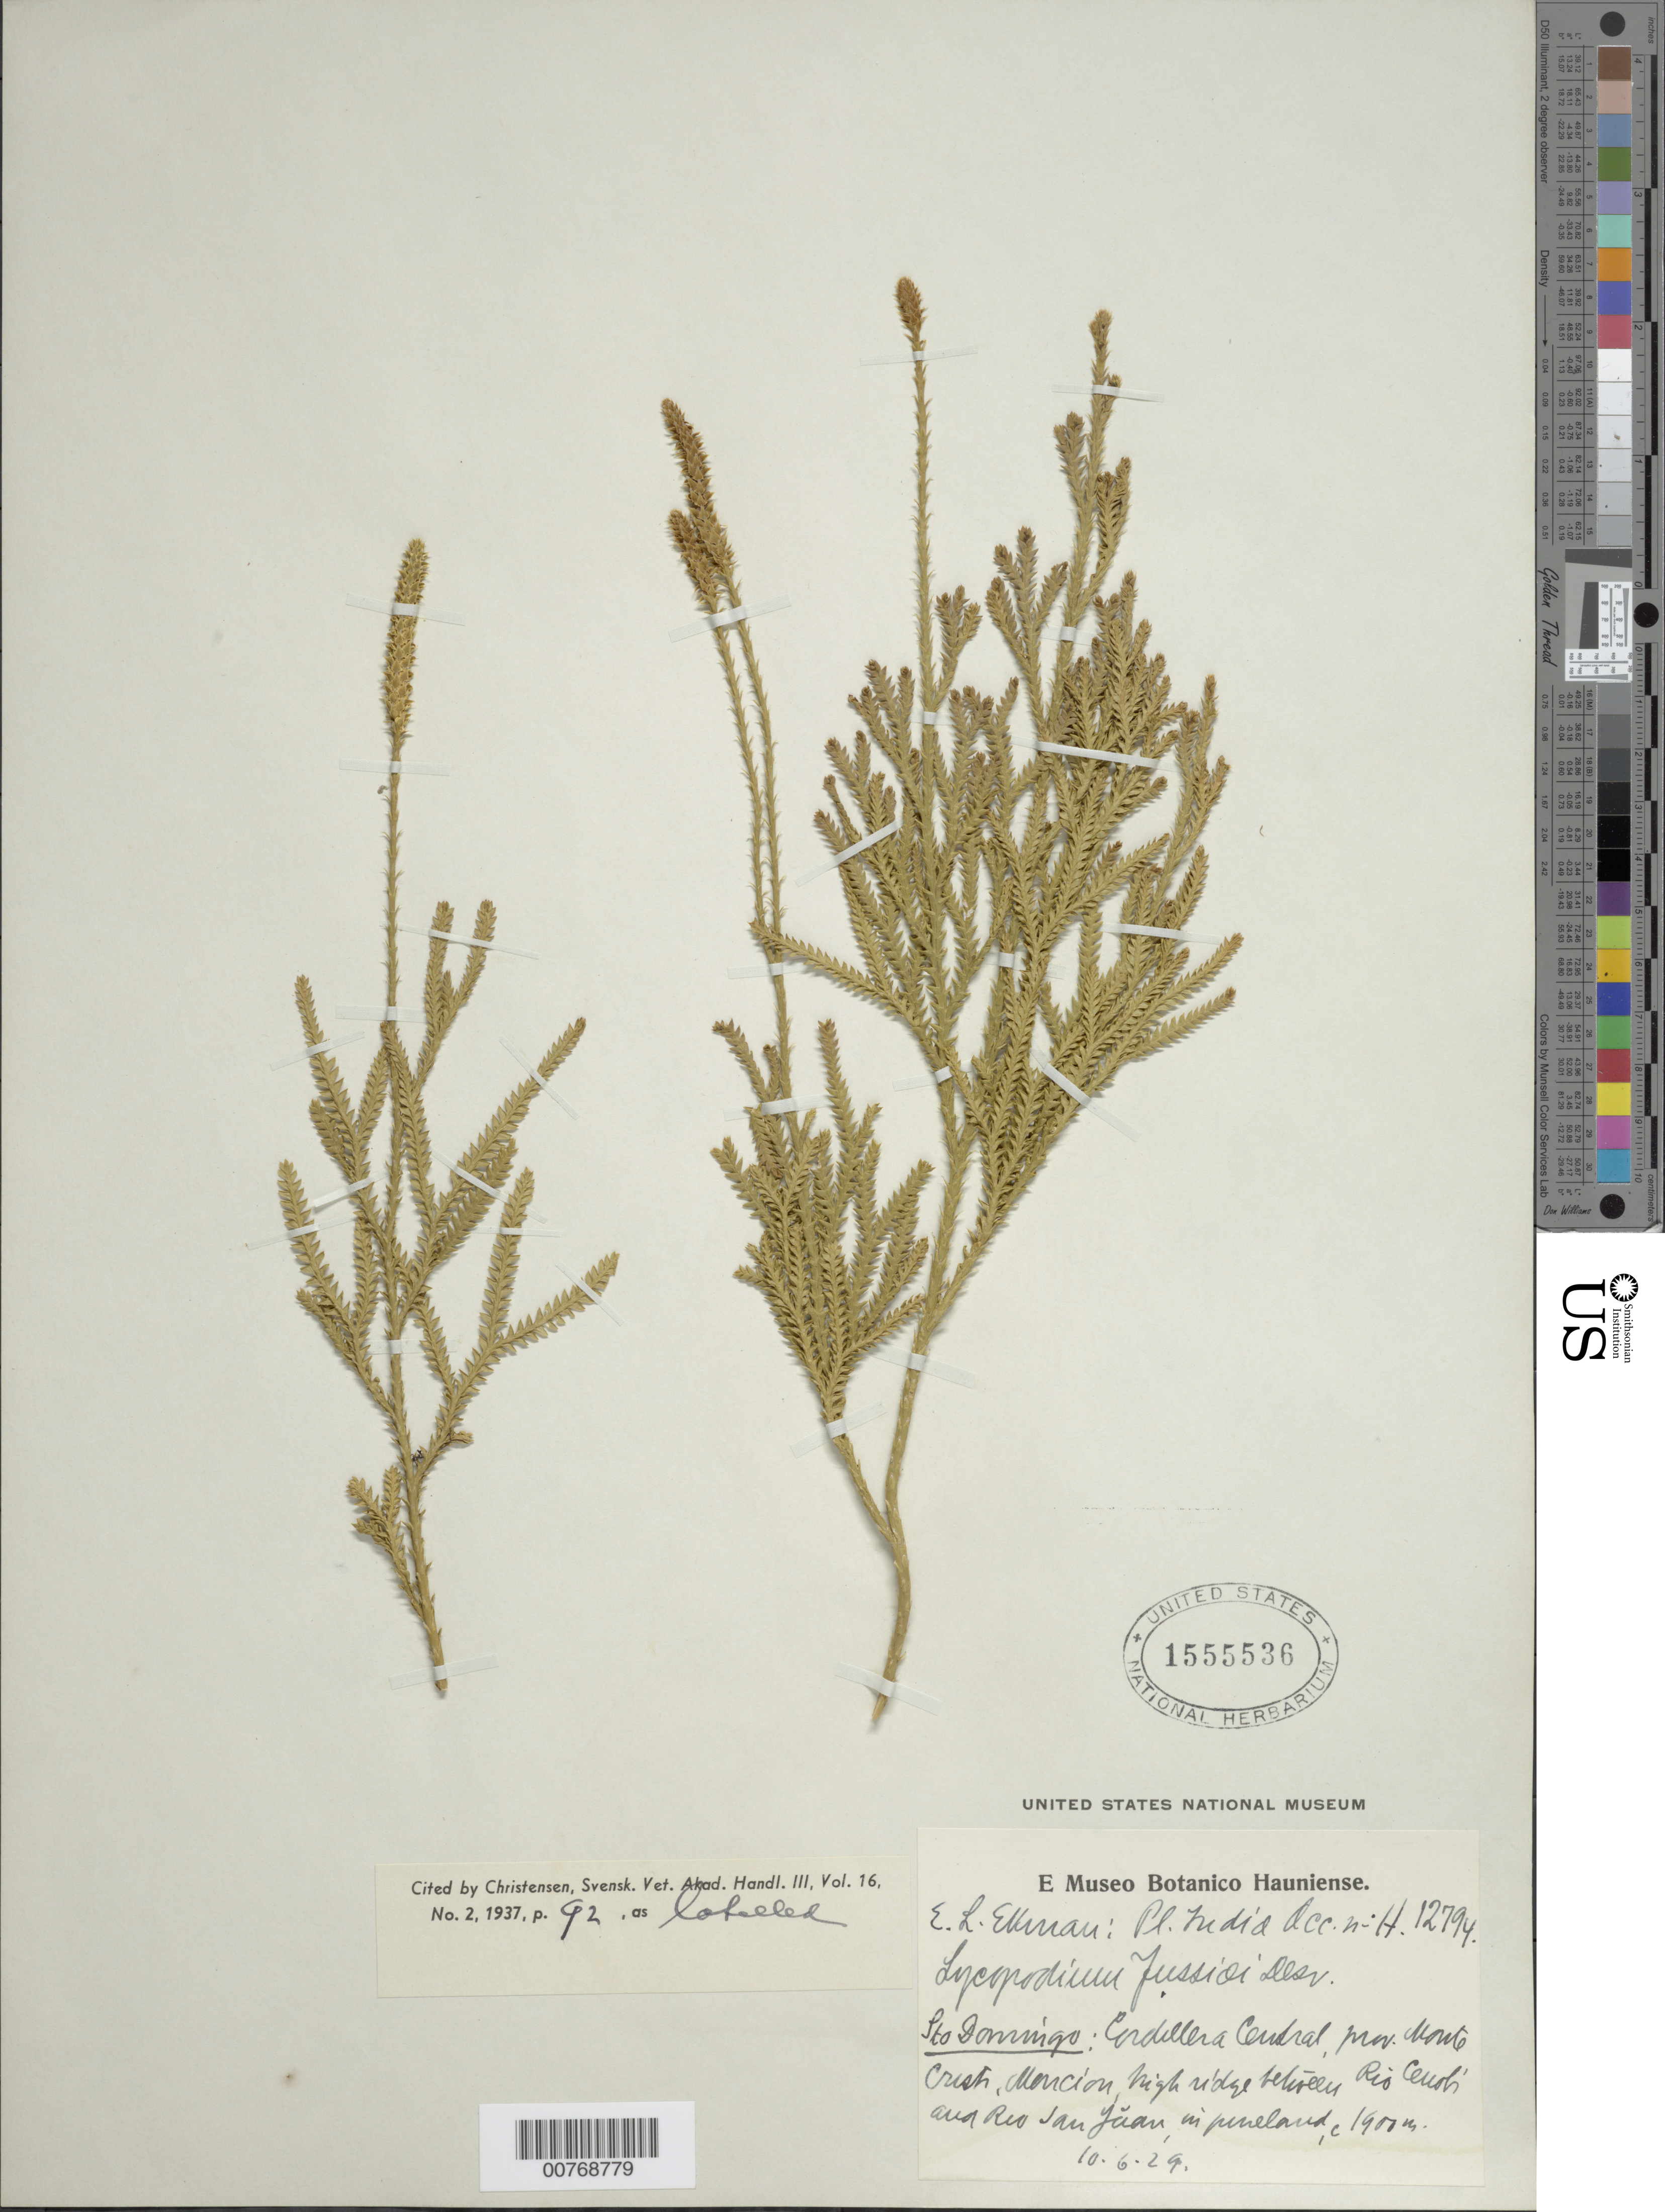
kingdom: Plantae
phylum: Tracheophyta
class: Lycopodiopsida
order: Lycopodiales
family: Lycopodiaceae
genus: Diphasium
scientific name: Diphasium jussiaei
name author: (Desv.) C. Presl ex Rothm.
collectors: E. L. Ekman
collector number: H 12794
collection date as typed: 10 Jun 1929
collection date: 1929-06-10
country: Dominican Republic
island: Hispaniola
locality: Santo Domingo, Cordillera Central, Provincia Monte cristi, Monción, high ridges between Rio Cenobi and Rio San Juan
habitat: In pine land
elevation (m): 1900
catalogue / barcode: US 1555536